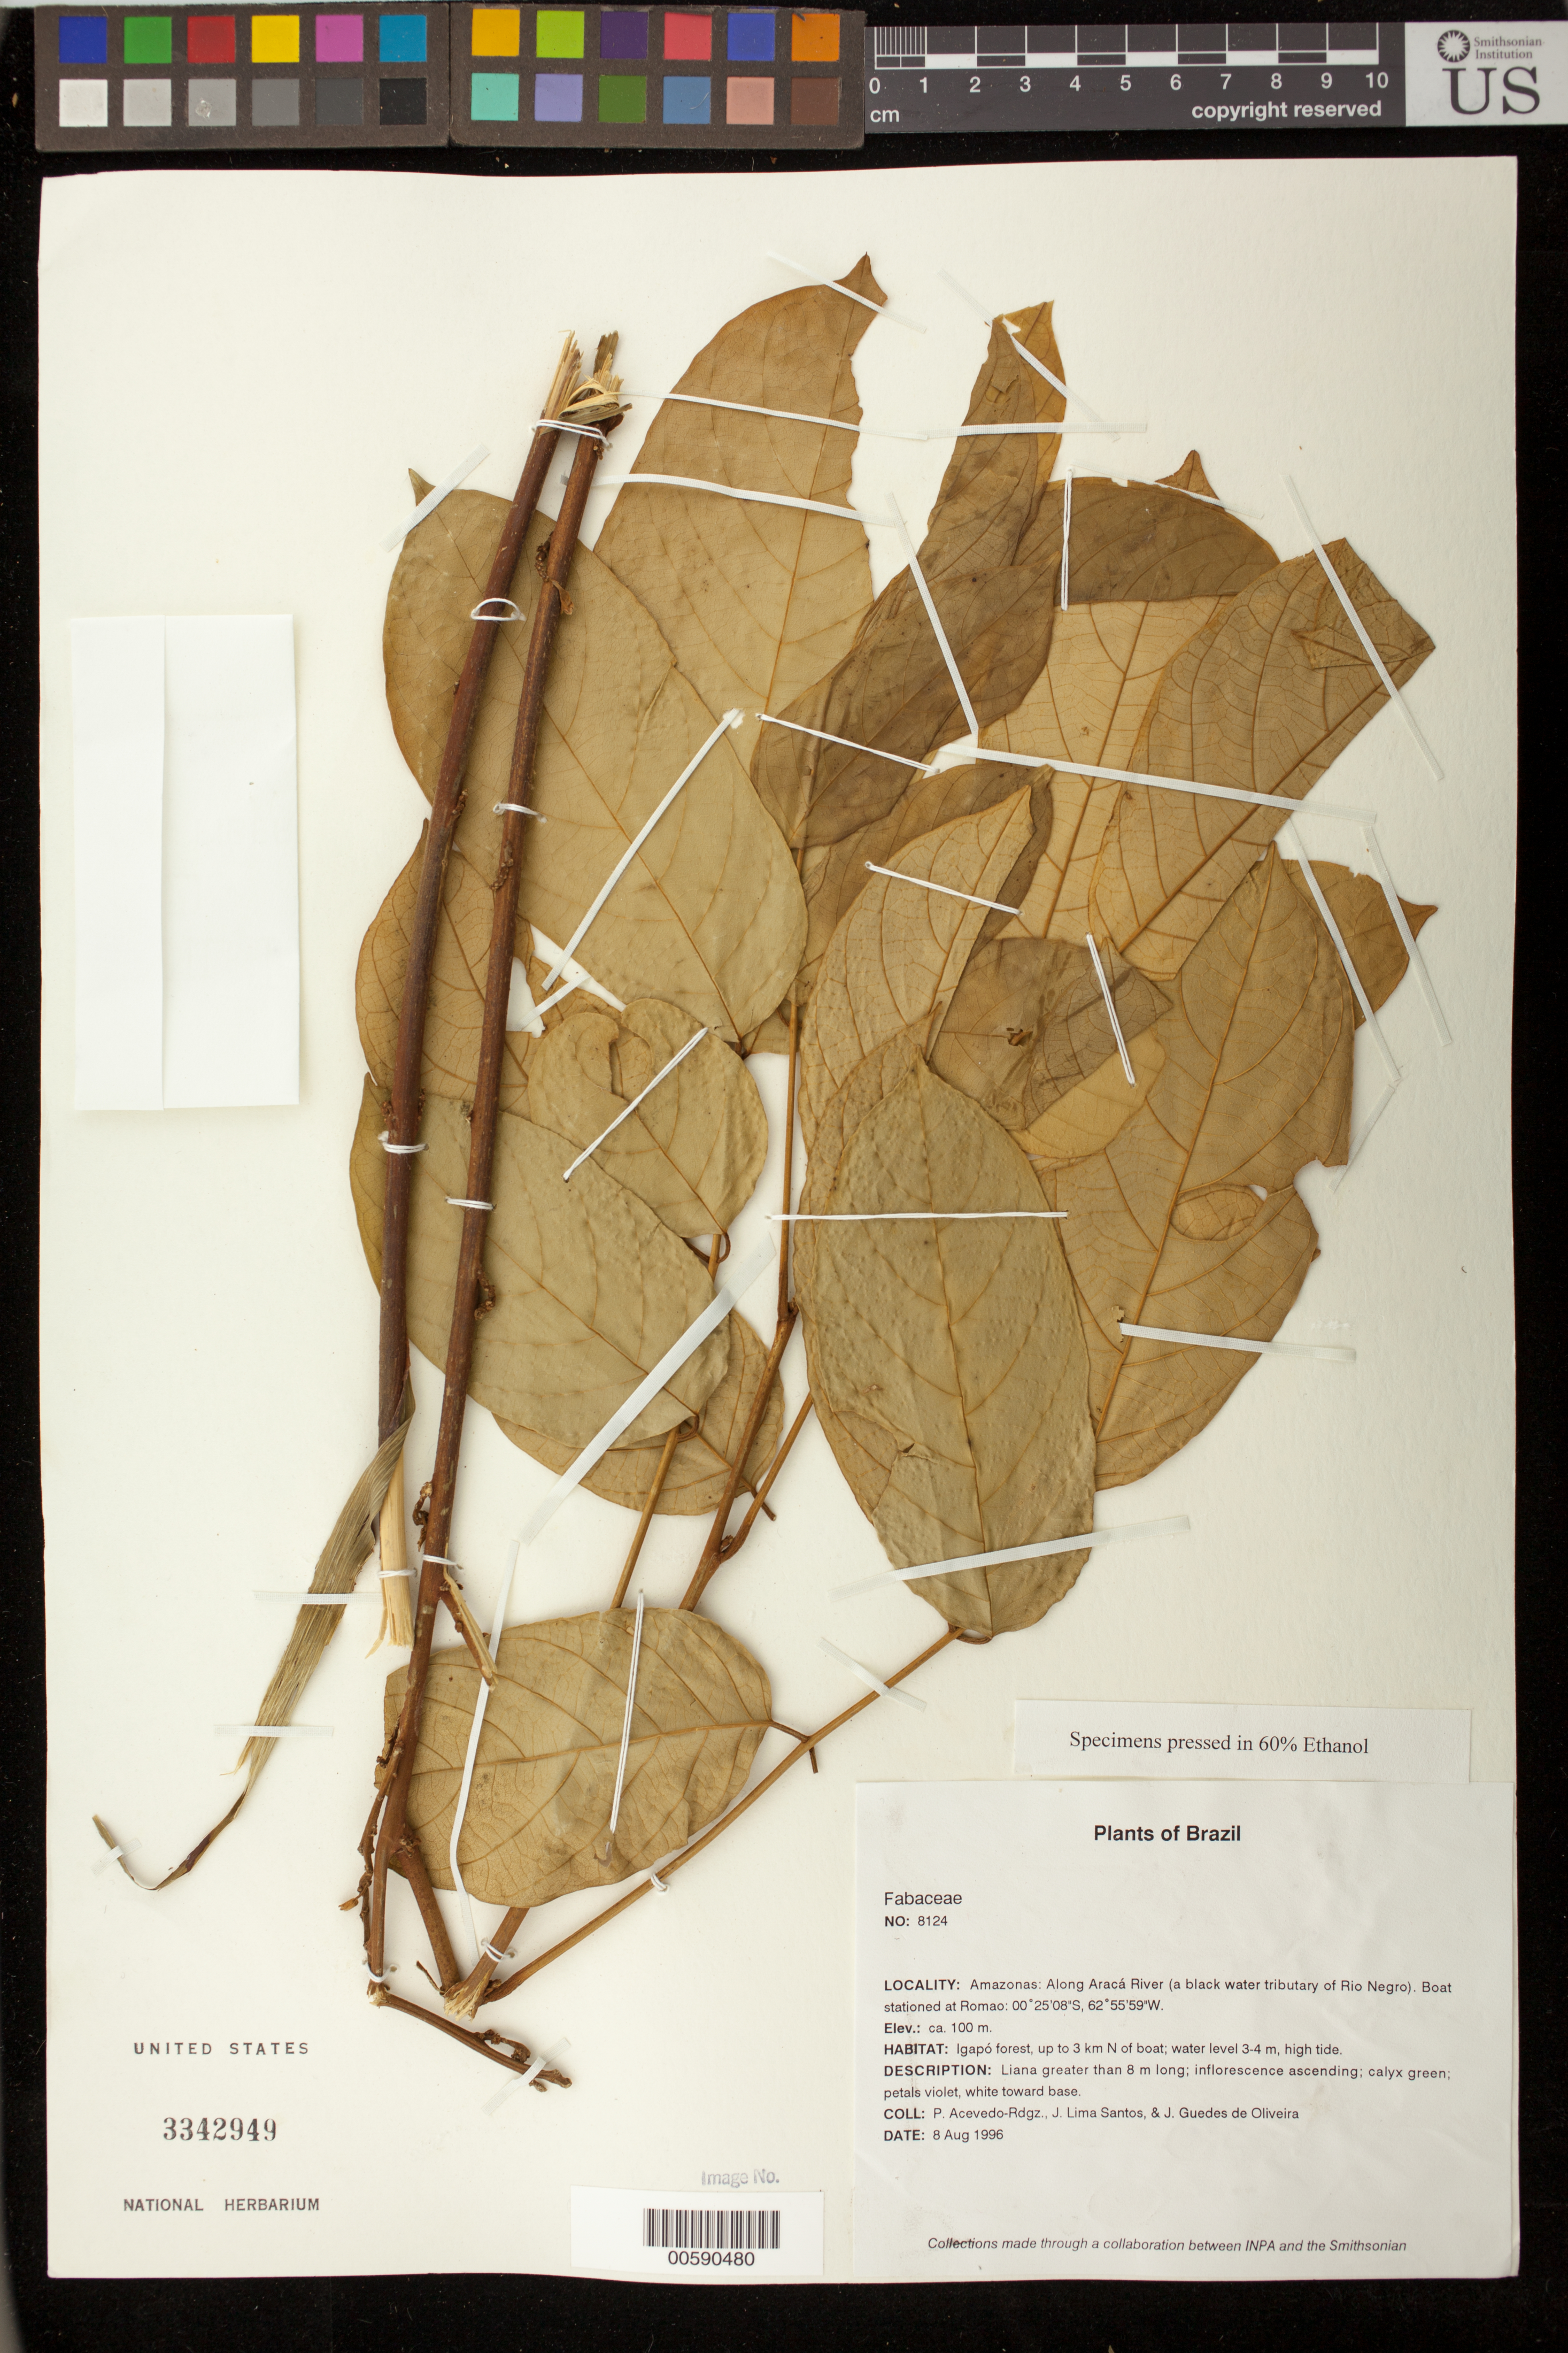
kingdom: Plantae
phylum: Tracheophyta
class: Magnoliopsida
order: Fabales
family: Fabaceae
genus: Deguelia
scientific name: Deguelia amazonica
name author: Killip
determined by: Camargo, R. A.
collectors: P. Acevedo-Rodr., J. L. Santos & J. Guedes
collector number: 8124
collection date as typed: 08 Aug 1996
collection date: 1996-08-08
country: Brazil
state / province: Amazonas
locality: Along Araca River (a tributary of Río Negro); black water river. Boat stationed at Romao.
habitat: In flooded campina.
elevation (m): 100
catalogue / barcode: US 3342949